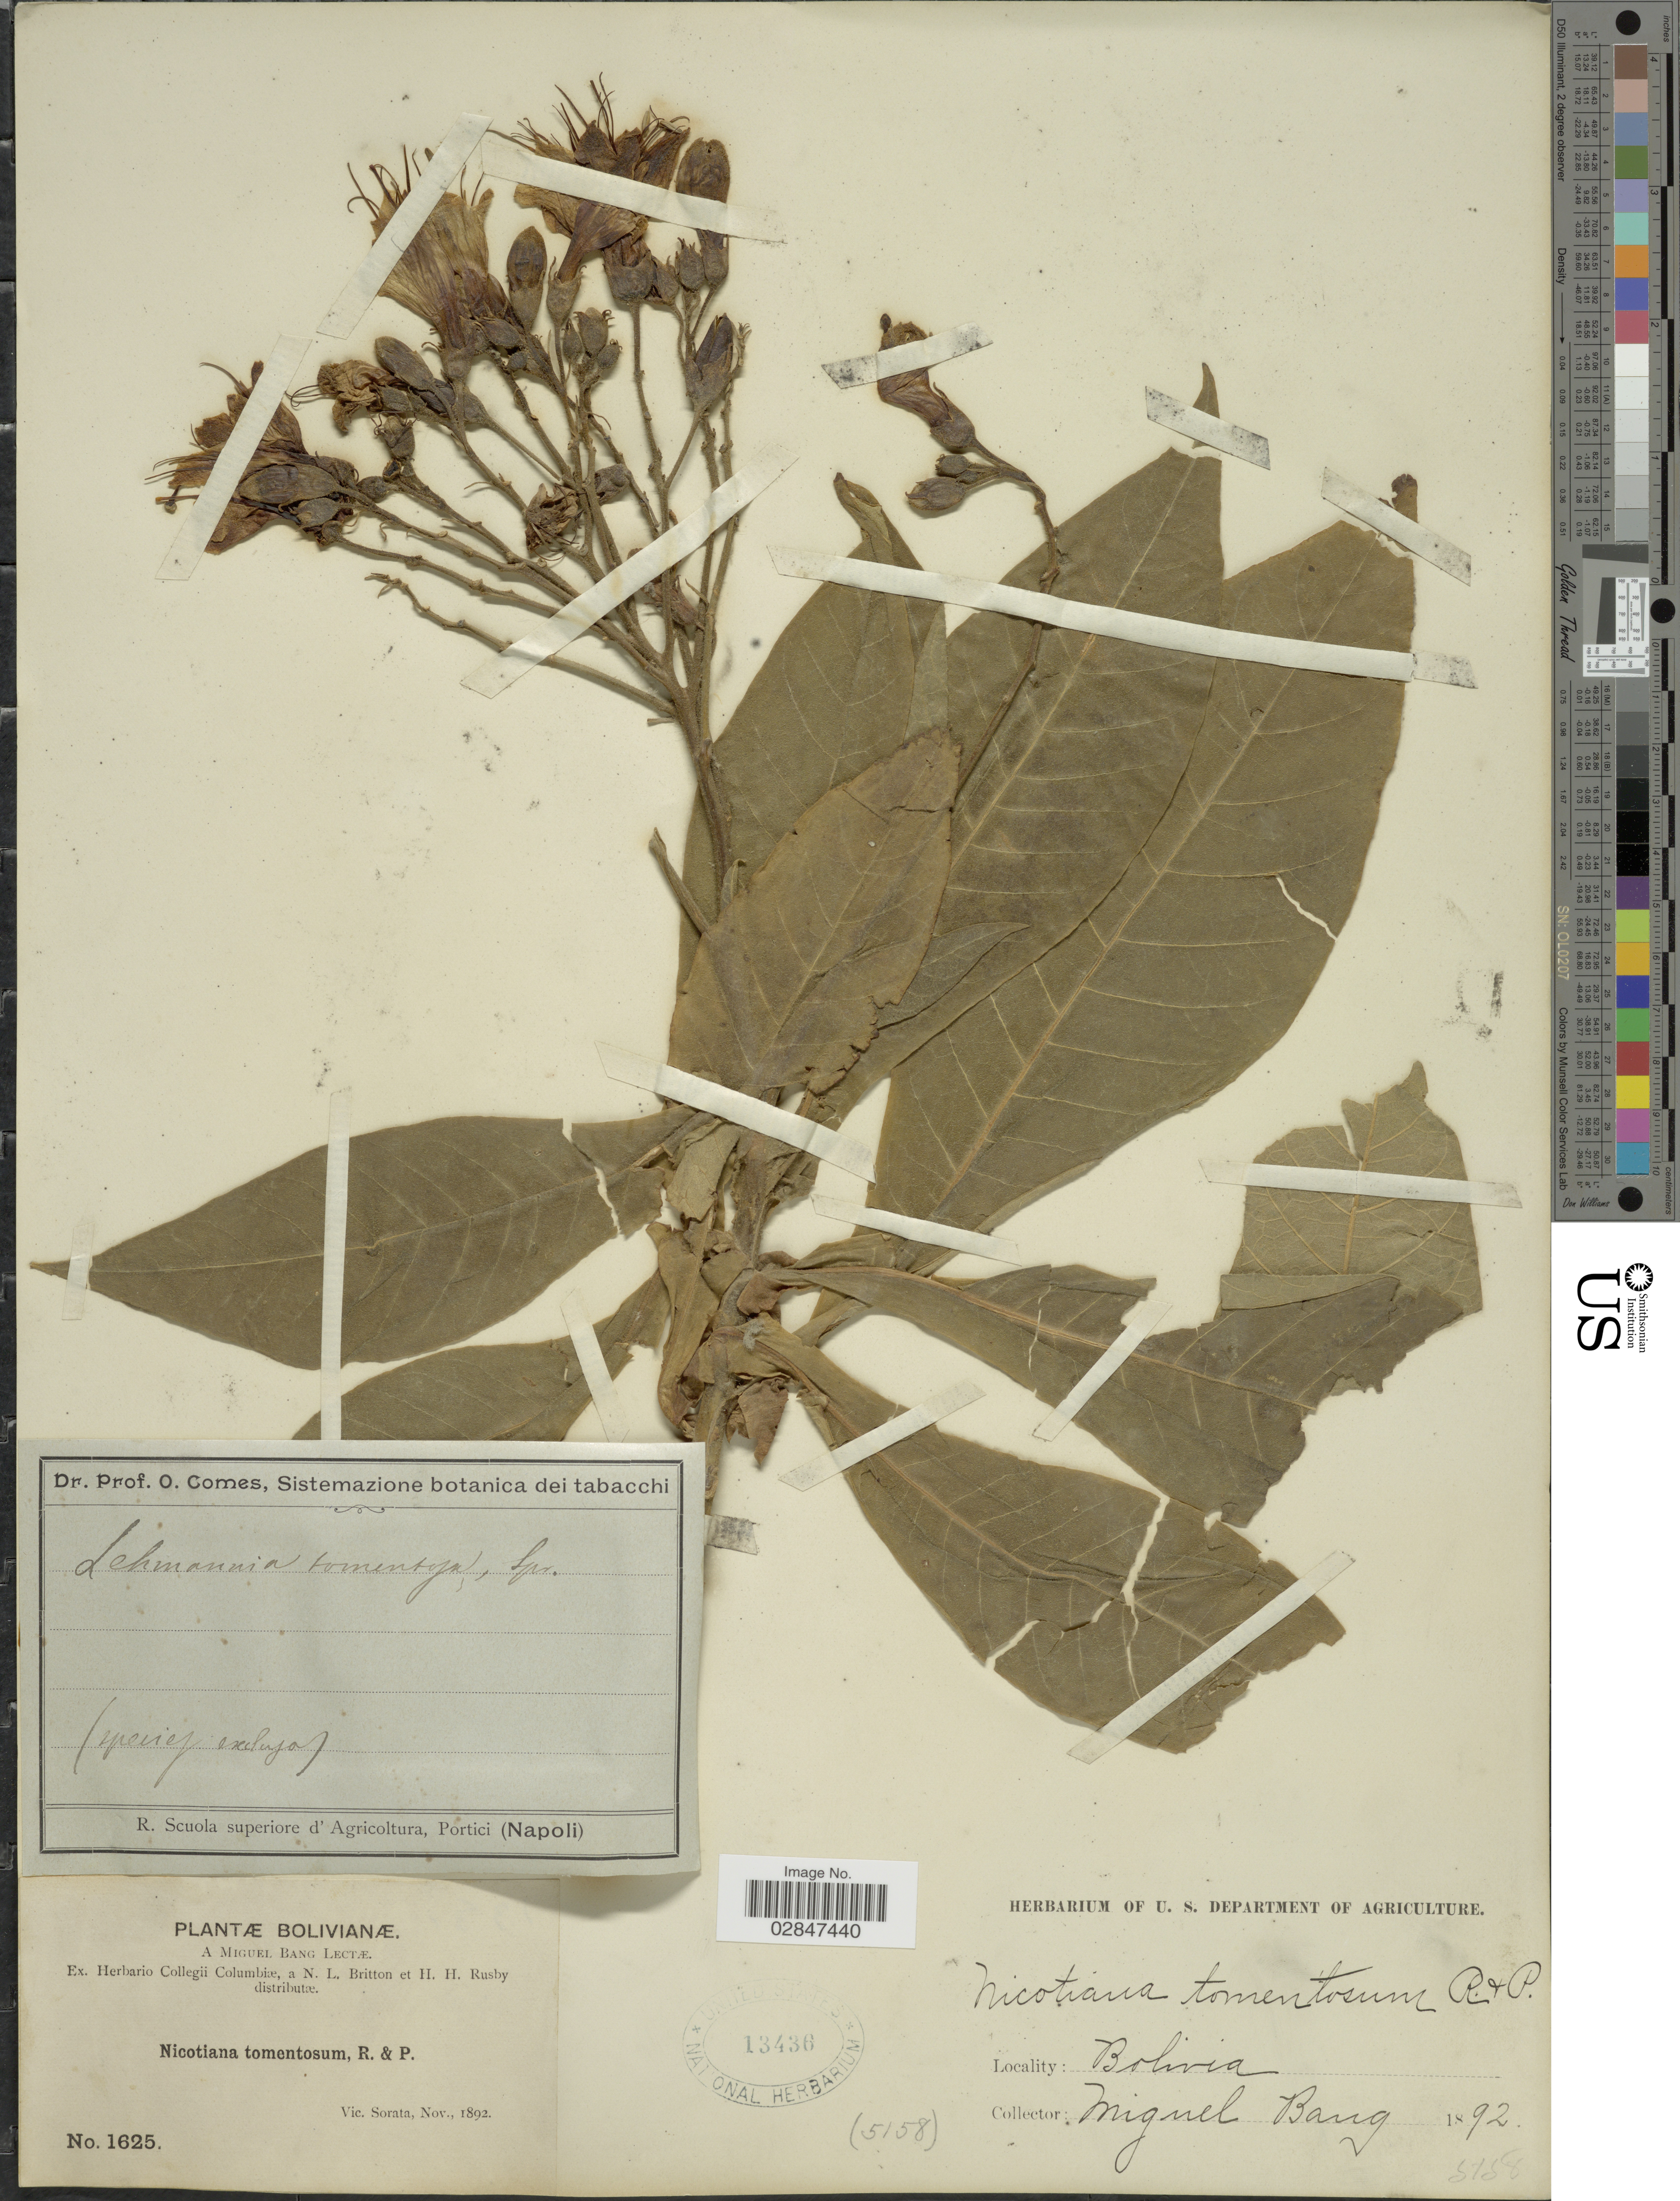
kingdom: Plantae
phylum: Tracheophyta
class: Magnoliopsida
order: Solanales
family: Solanaceae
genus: Nicotiana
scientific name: Nicotiana tomentosa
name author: Ruiz & Pav.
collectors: M. Bang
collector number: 1625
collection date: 1892-11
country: Bolivia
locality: Vic. Sorata.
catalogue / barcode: US 13436